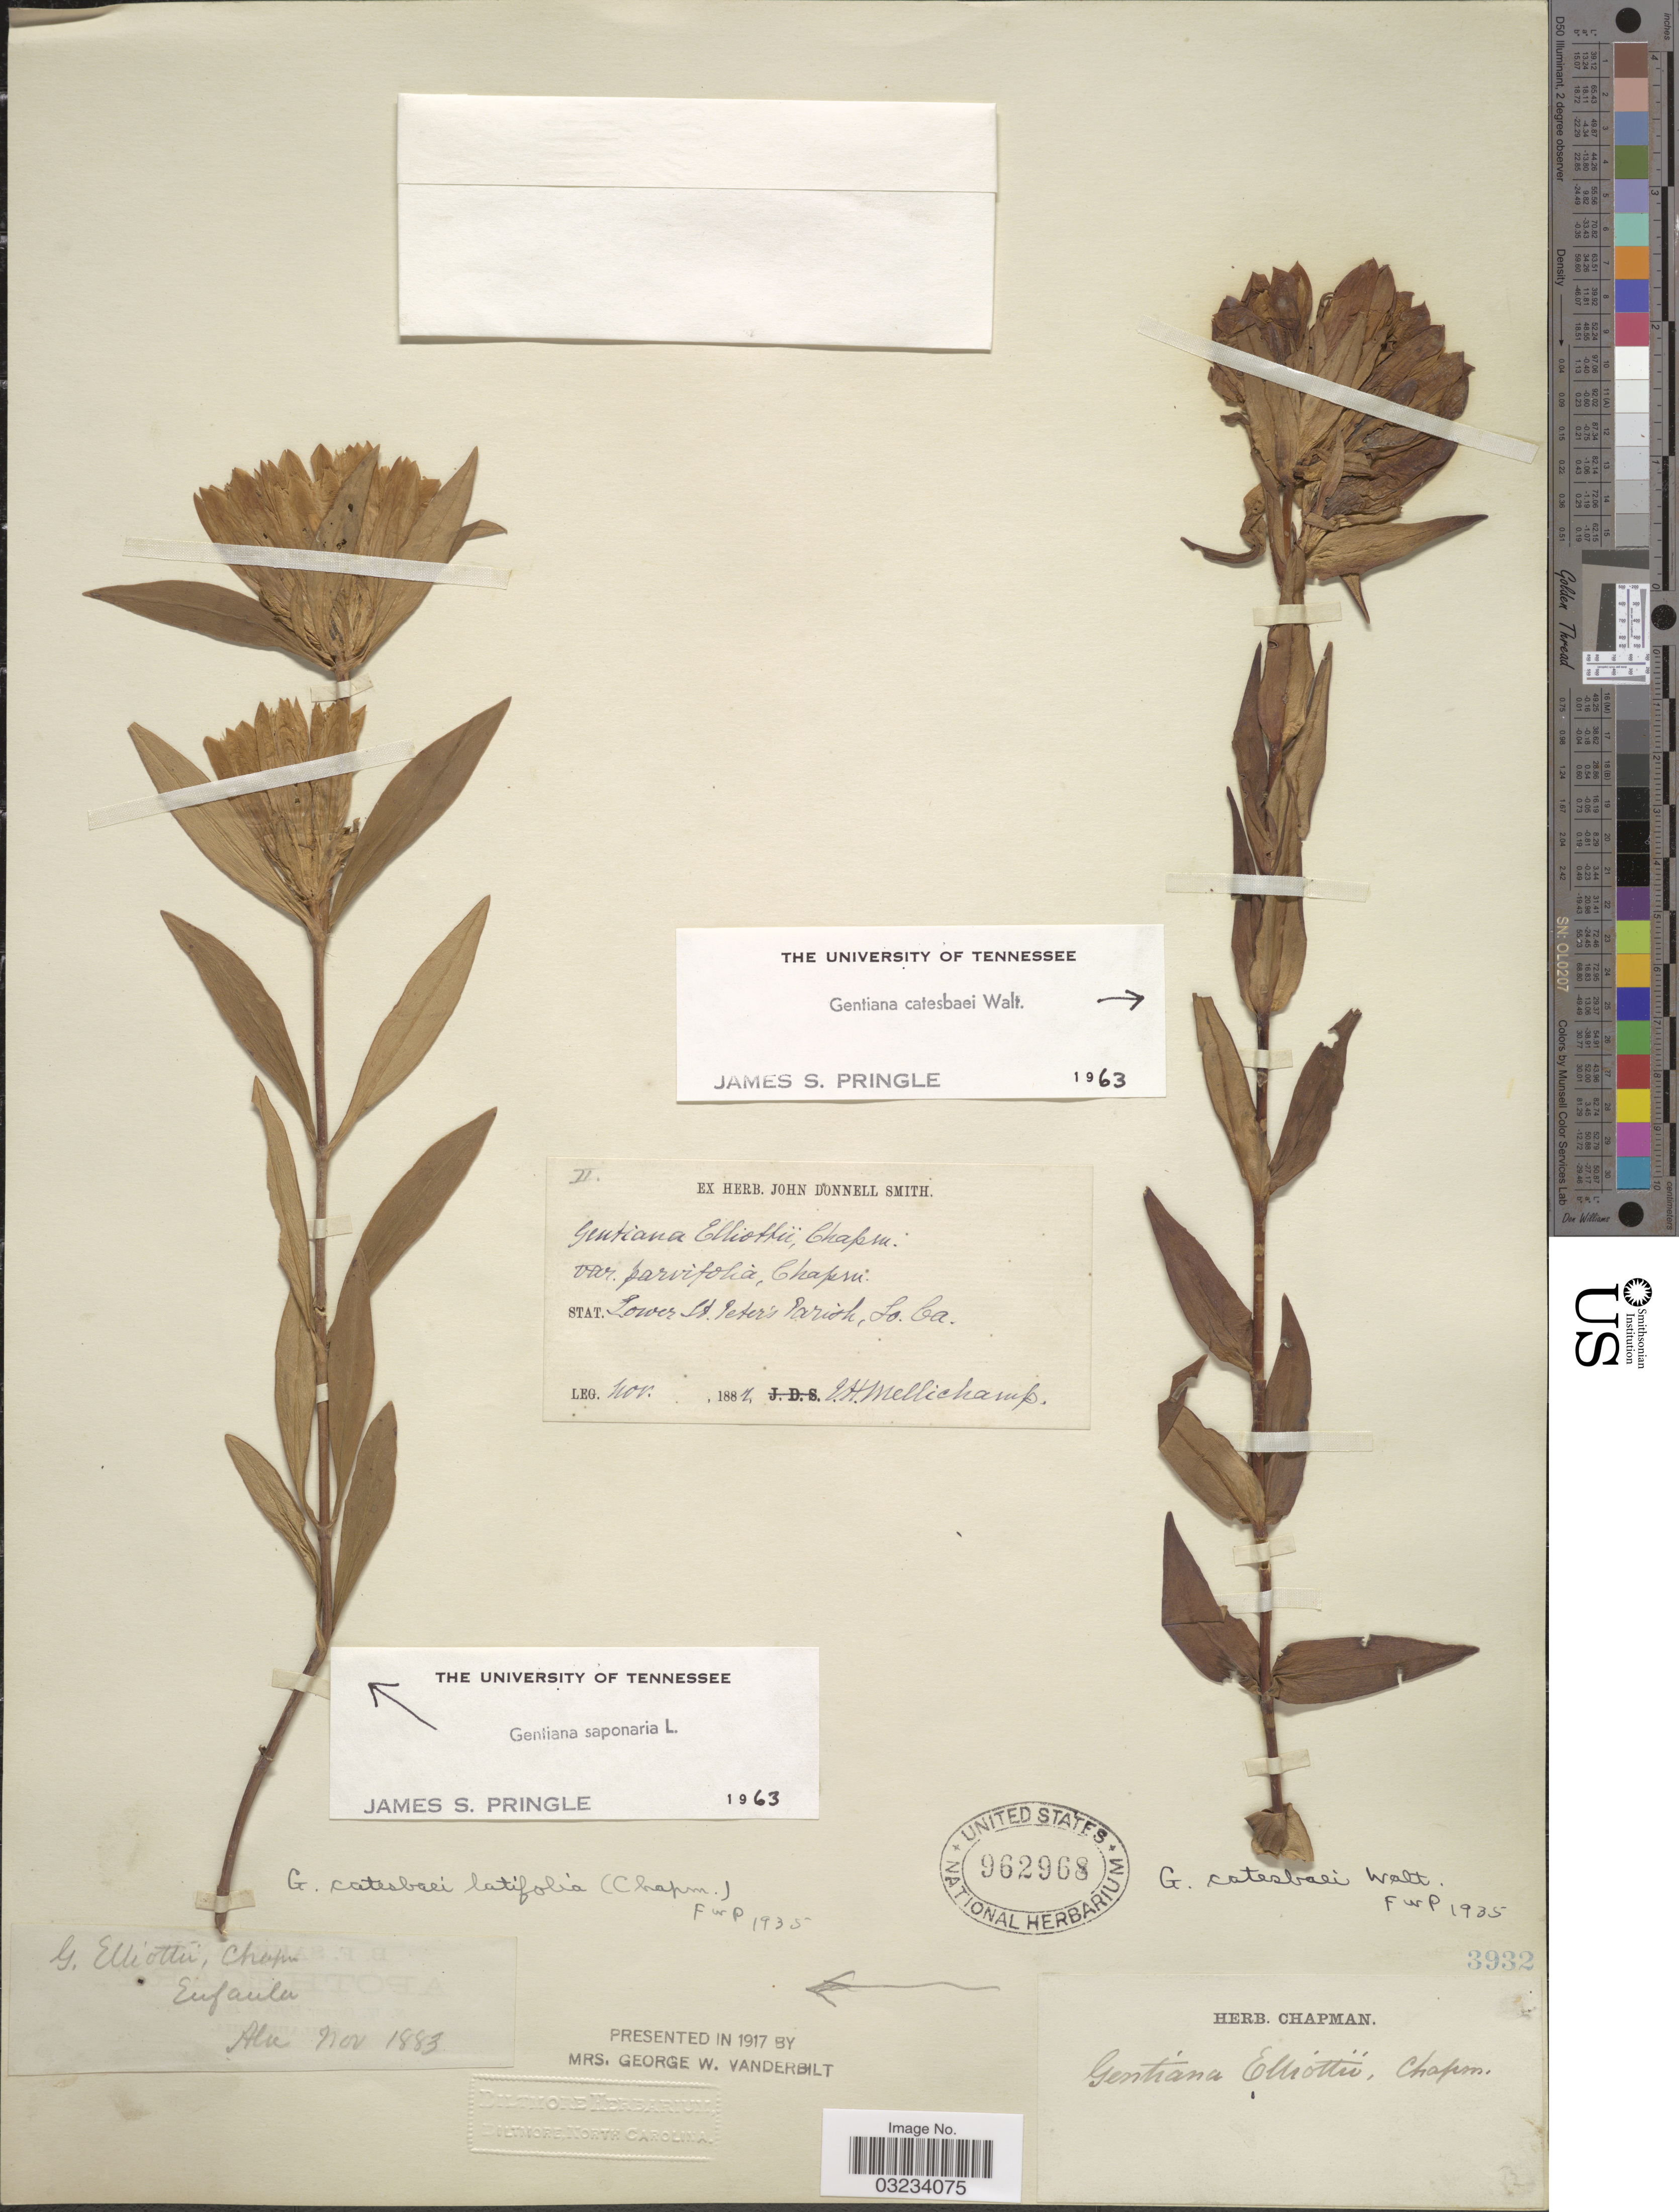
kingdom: Plantae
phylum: Tracheophyta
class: Magnoliopsida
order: Gentianales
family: Gentianaceae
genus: Gentiana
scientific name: Gentiana catesbaei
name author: Walter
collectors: J. H. Mellichamp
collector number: II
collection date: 1884-11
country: United States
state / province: South Carolina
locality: Lower St. Peter's Parish.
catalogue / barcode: US 962968